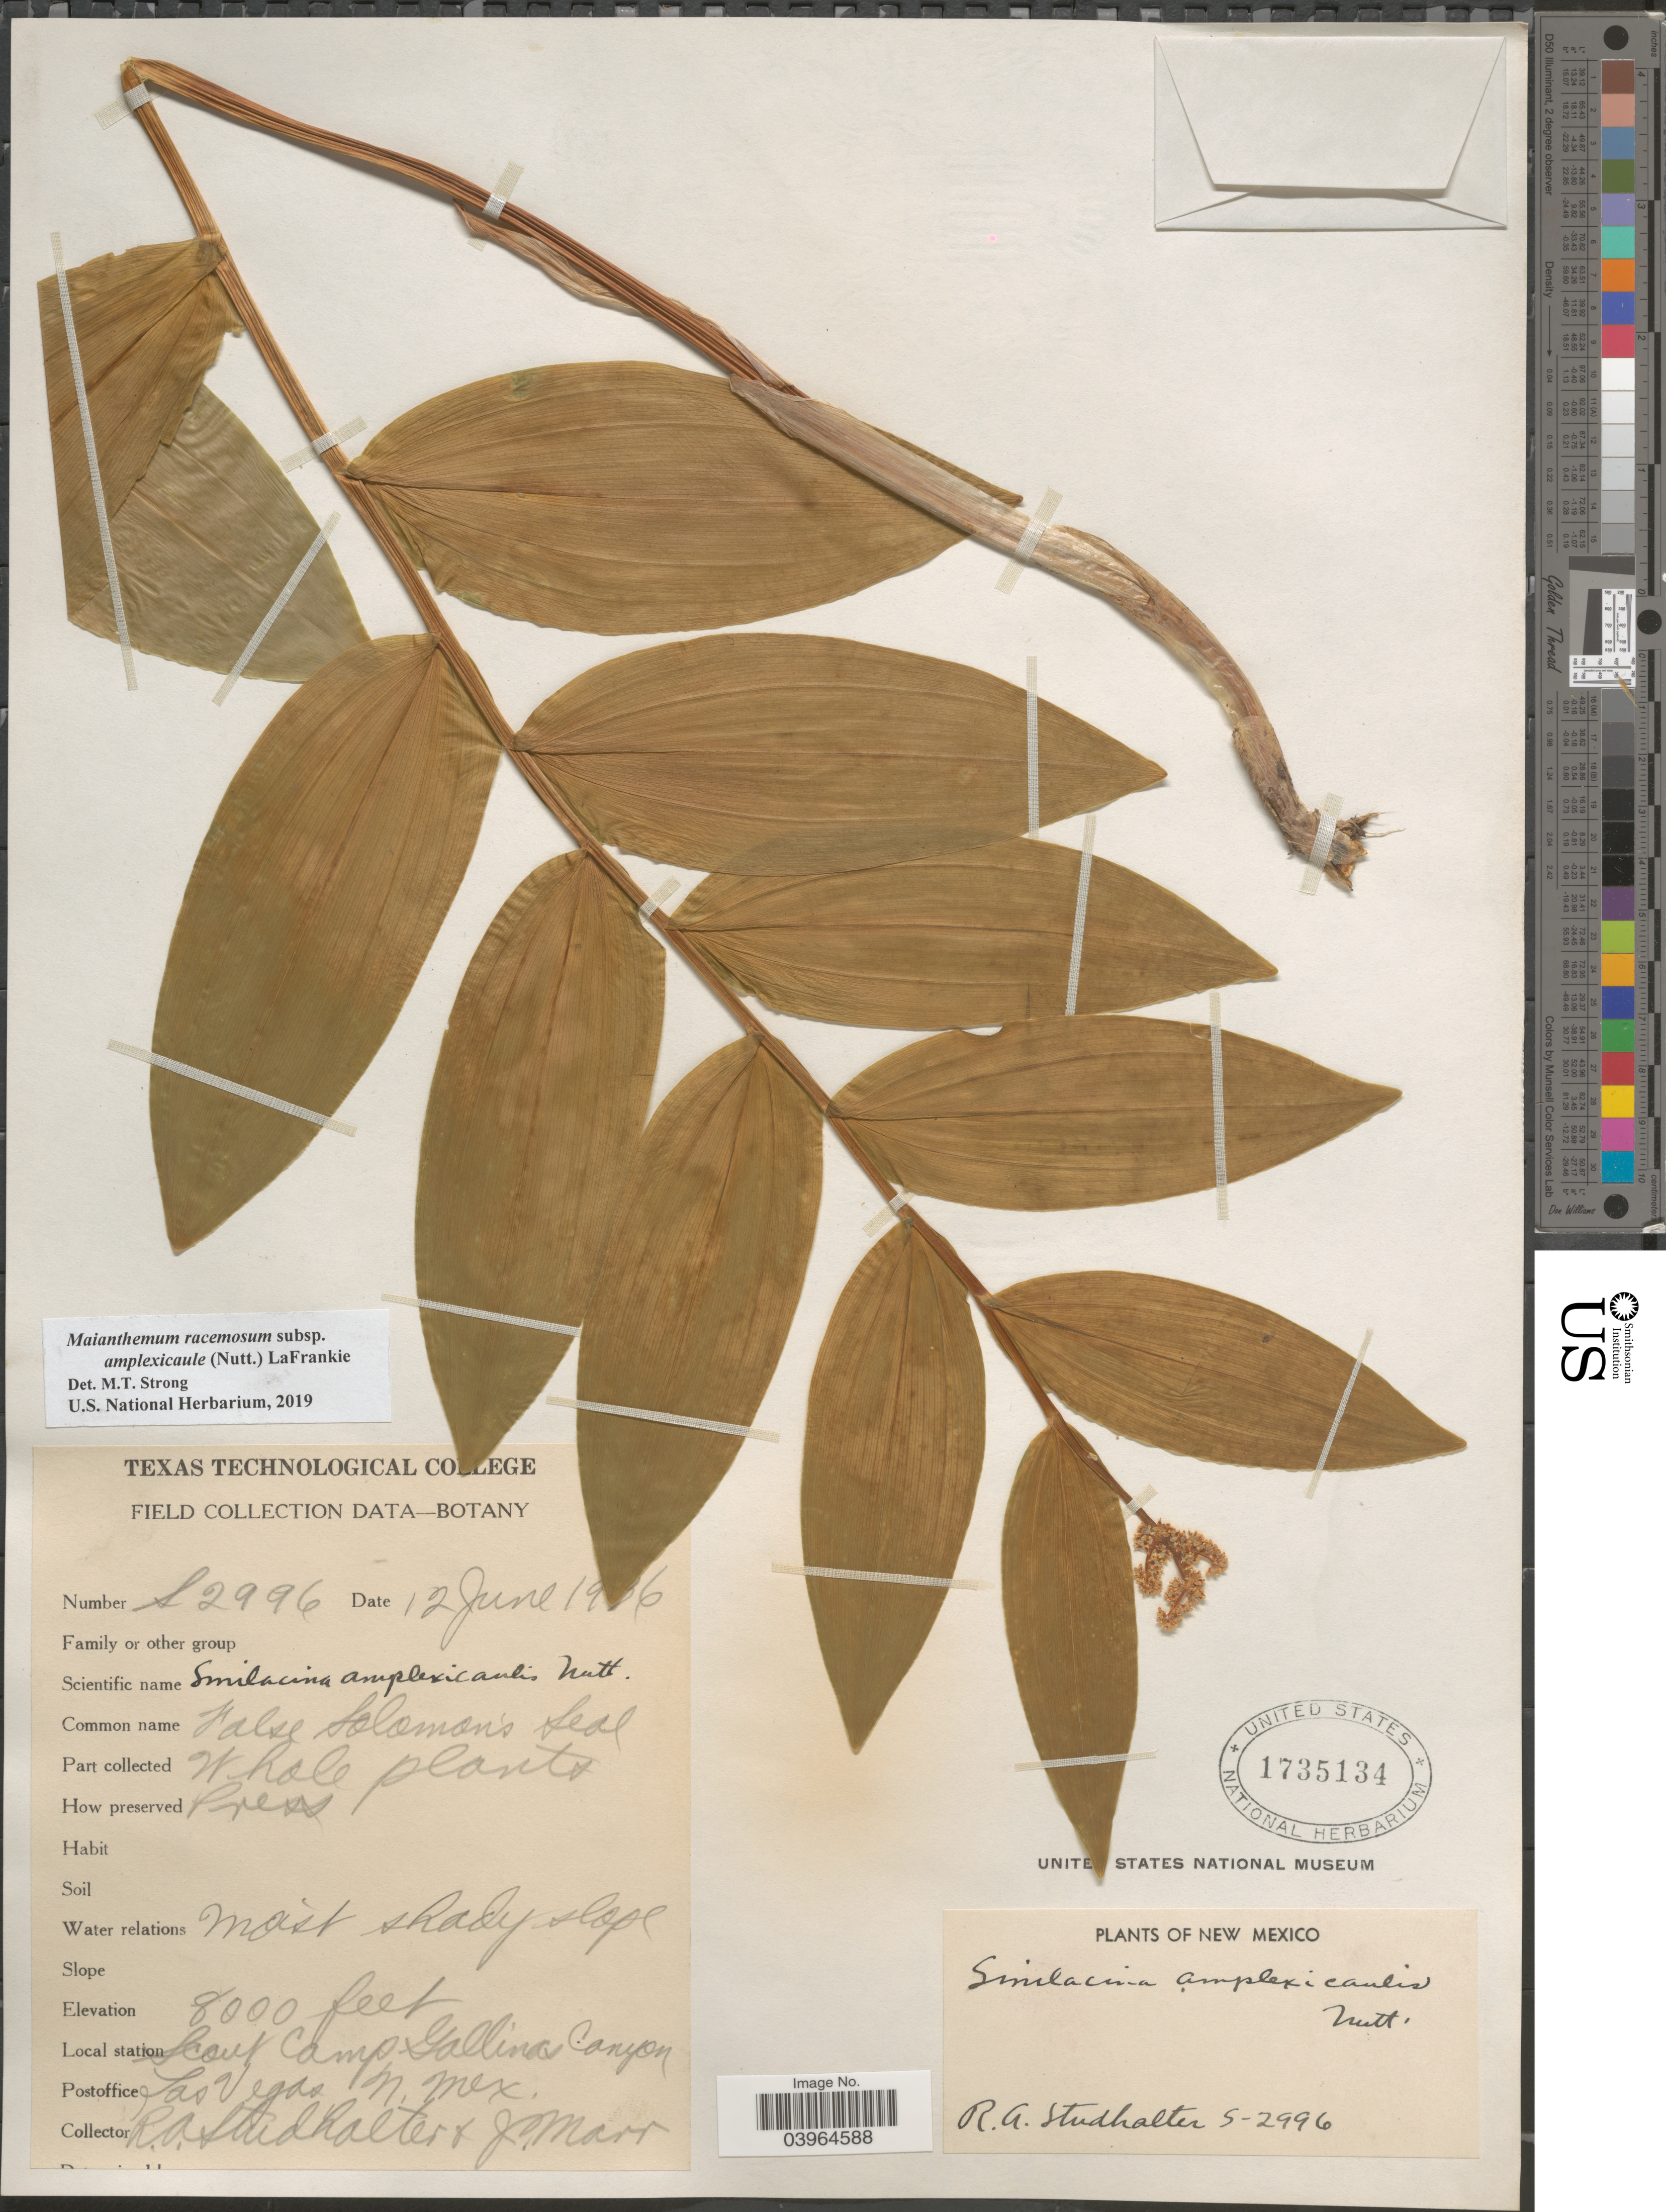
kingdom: Plantae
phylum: Tracheophyta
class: Liliopsida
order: Asparagales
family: Asparagaceae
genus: Maianthemum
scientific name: Maianthemum racemosum subsp. amplexicaule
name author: (Nutt.) LaFrankie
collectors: R. Studhalter & J. Morr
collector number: S-2996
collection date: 1936-06-12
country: United States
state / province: New Mexico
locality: Scout Camp Gallina Canyon. Postoffice Las Vegas, N. Mex.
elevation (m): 2438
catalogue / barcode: US 1735134